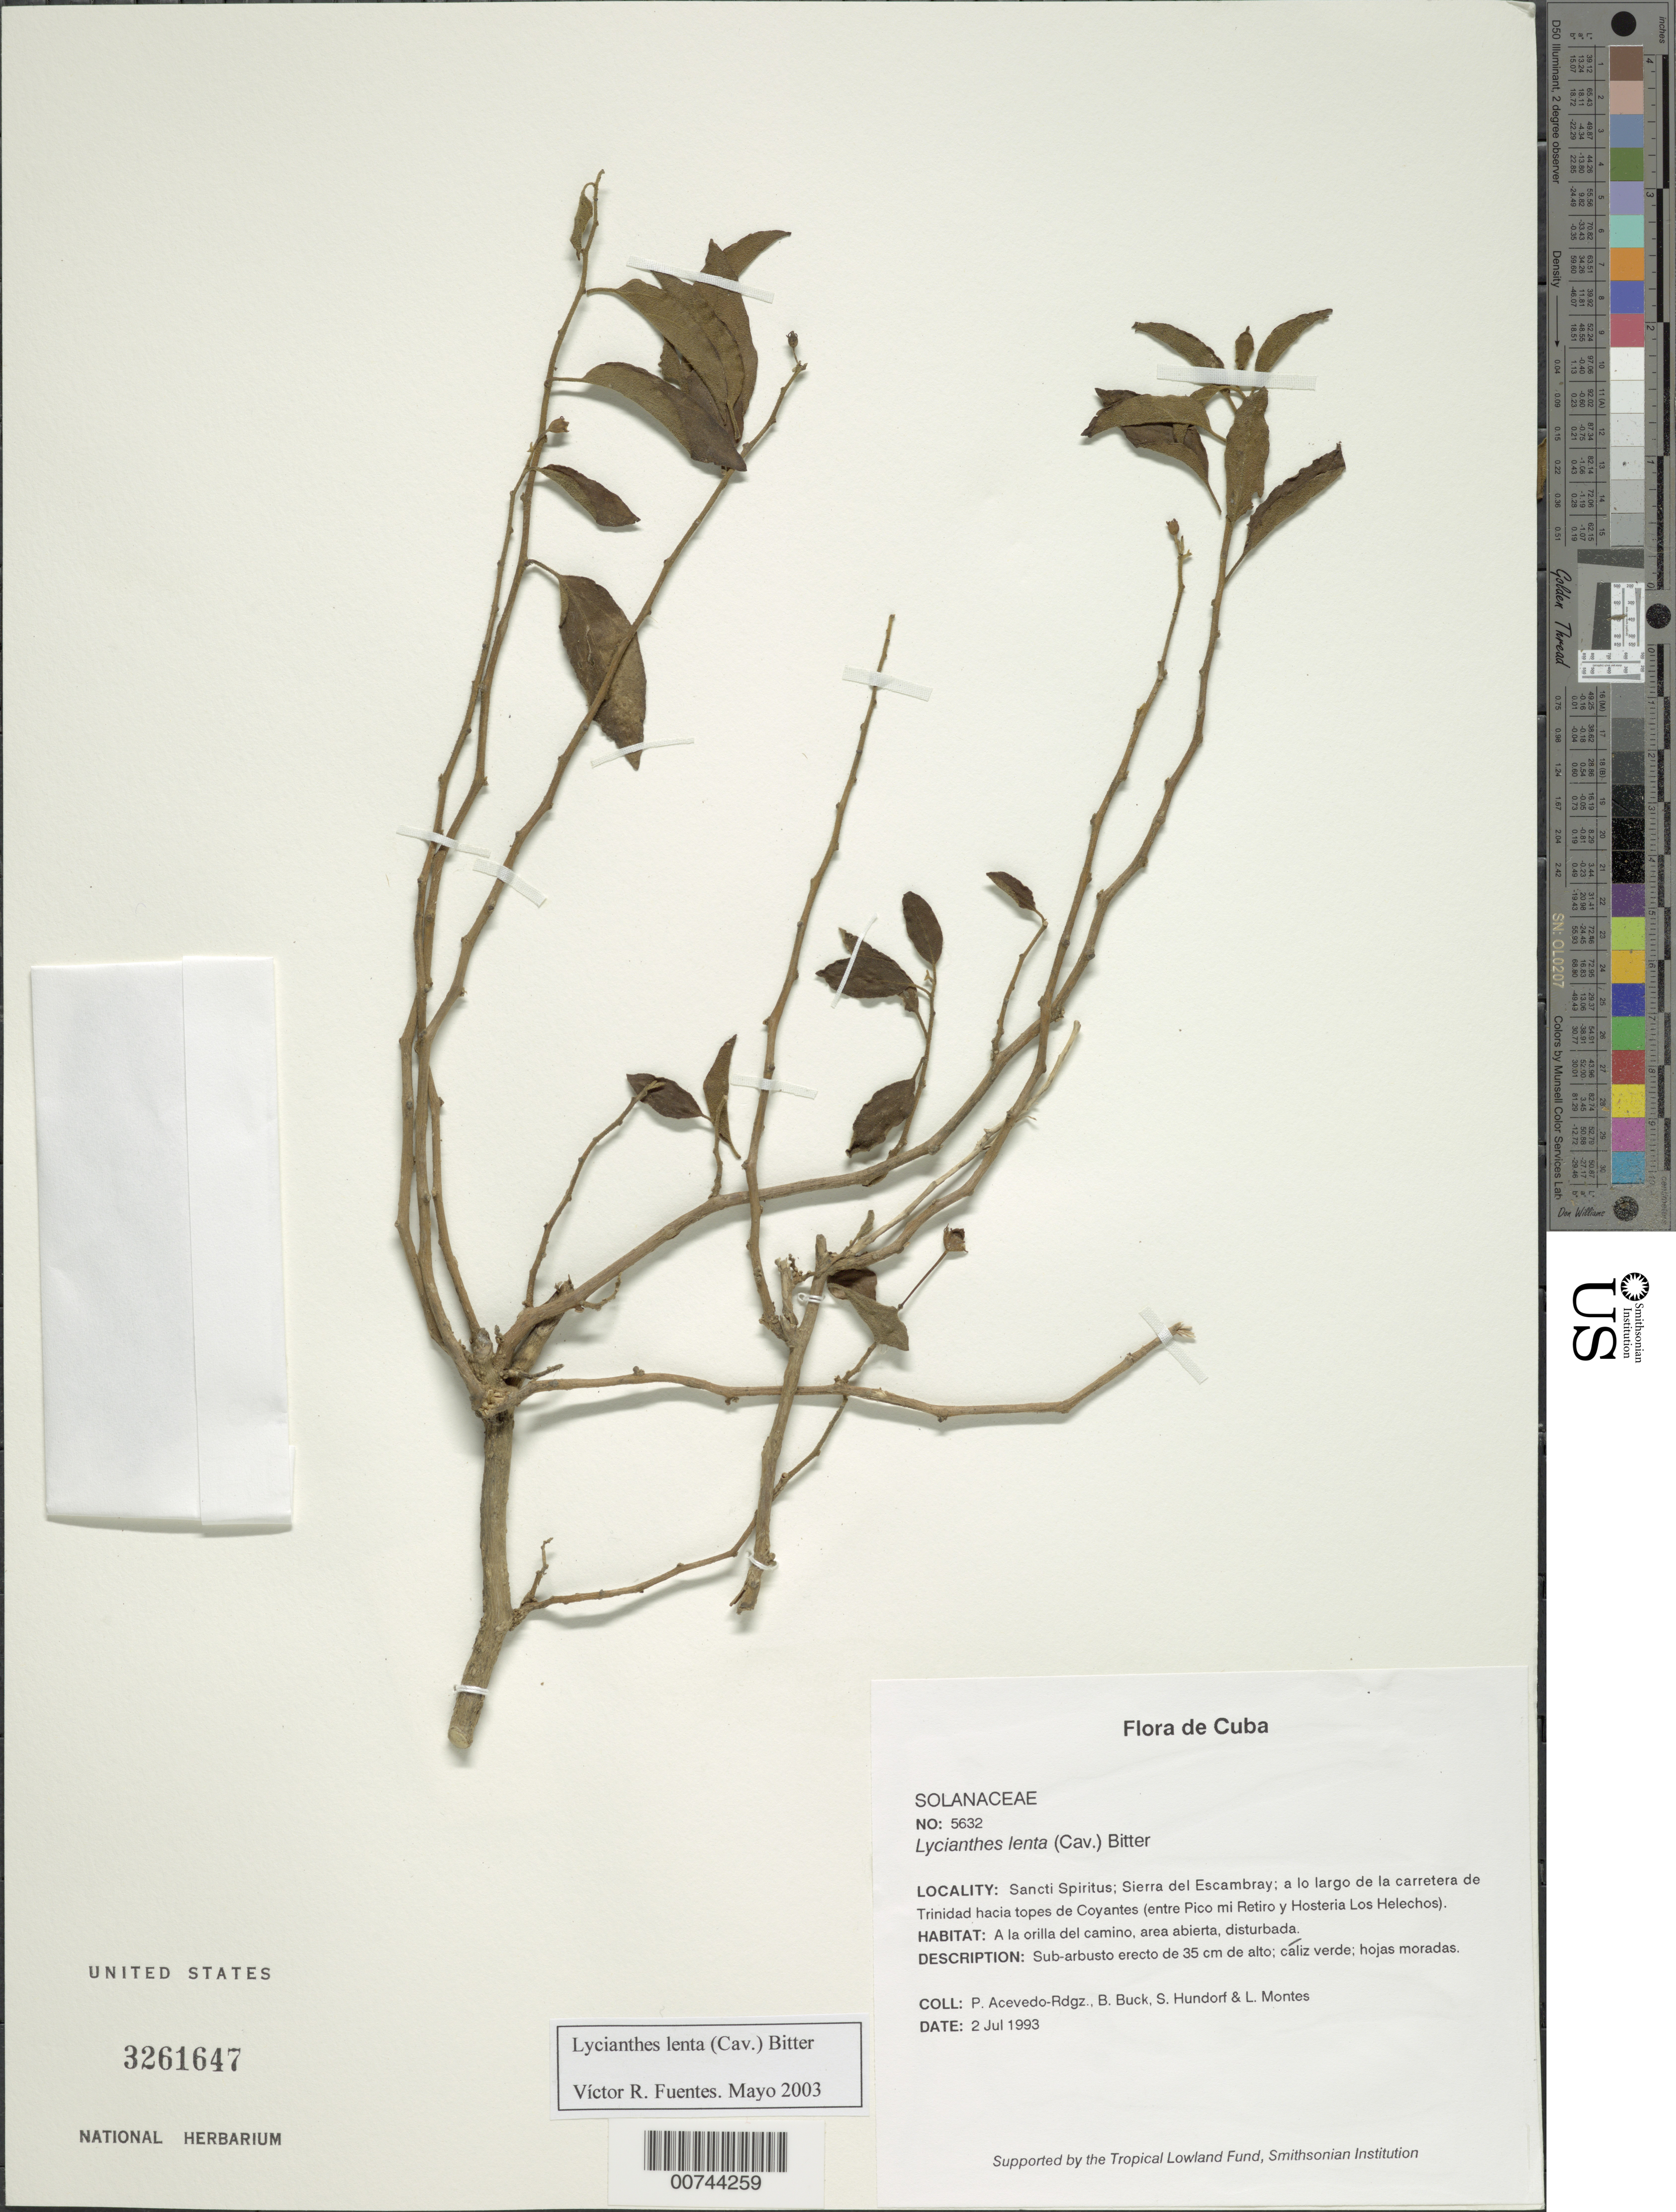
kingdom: Plantae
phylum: Tracheophyta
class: Magnoliopsida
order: Solanales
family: Solanaceae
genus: Lycianthes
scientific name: Lycianthes lenta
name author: (Cav.) Bitter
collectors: P. Acevedo-Rodr., B. Buck, S. Hundorf & L. Montes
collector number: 5632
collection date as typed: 02 Jul 1993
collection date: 1993-07-02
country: Cuba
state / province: Sancti Spiritus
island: Cuba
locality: Sierra del Escambray; a lo largo de la carretera de Trinidad hacia topes de Coyantes (entre Pico mi Retiro y Hosteria Los Helechos)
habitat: A la orilla del camino, area abierta, disturbada.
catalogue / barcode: US 3261647